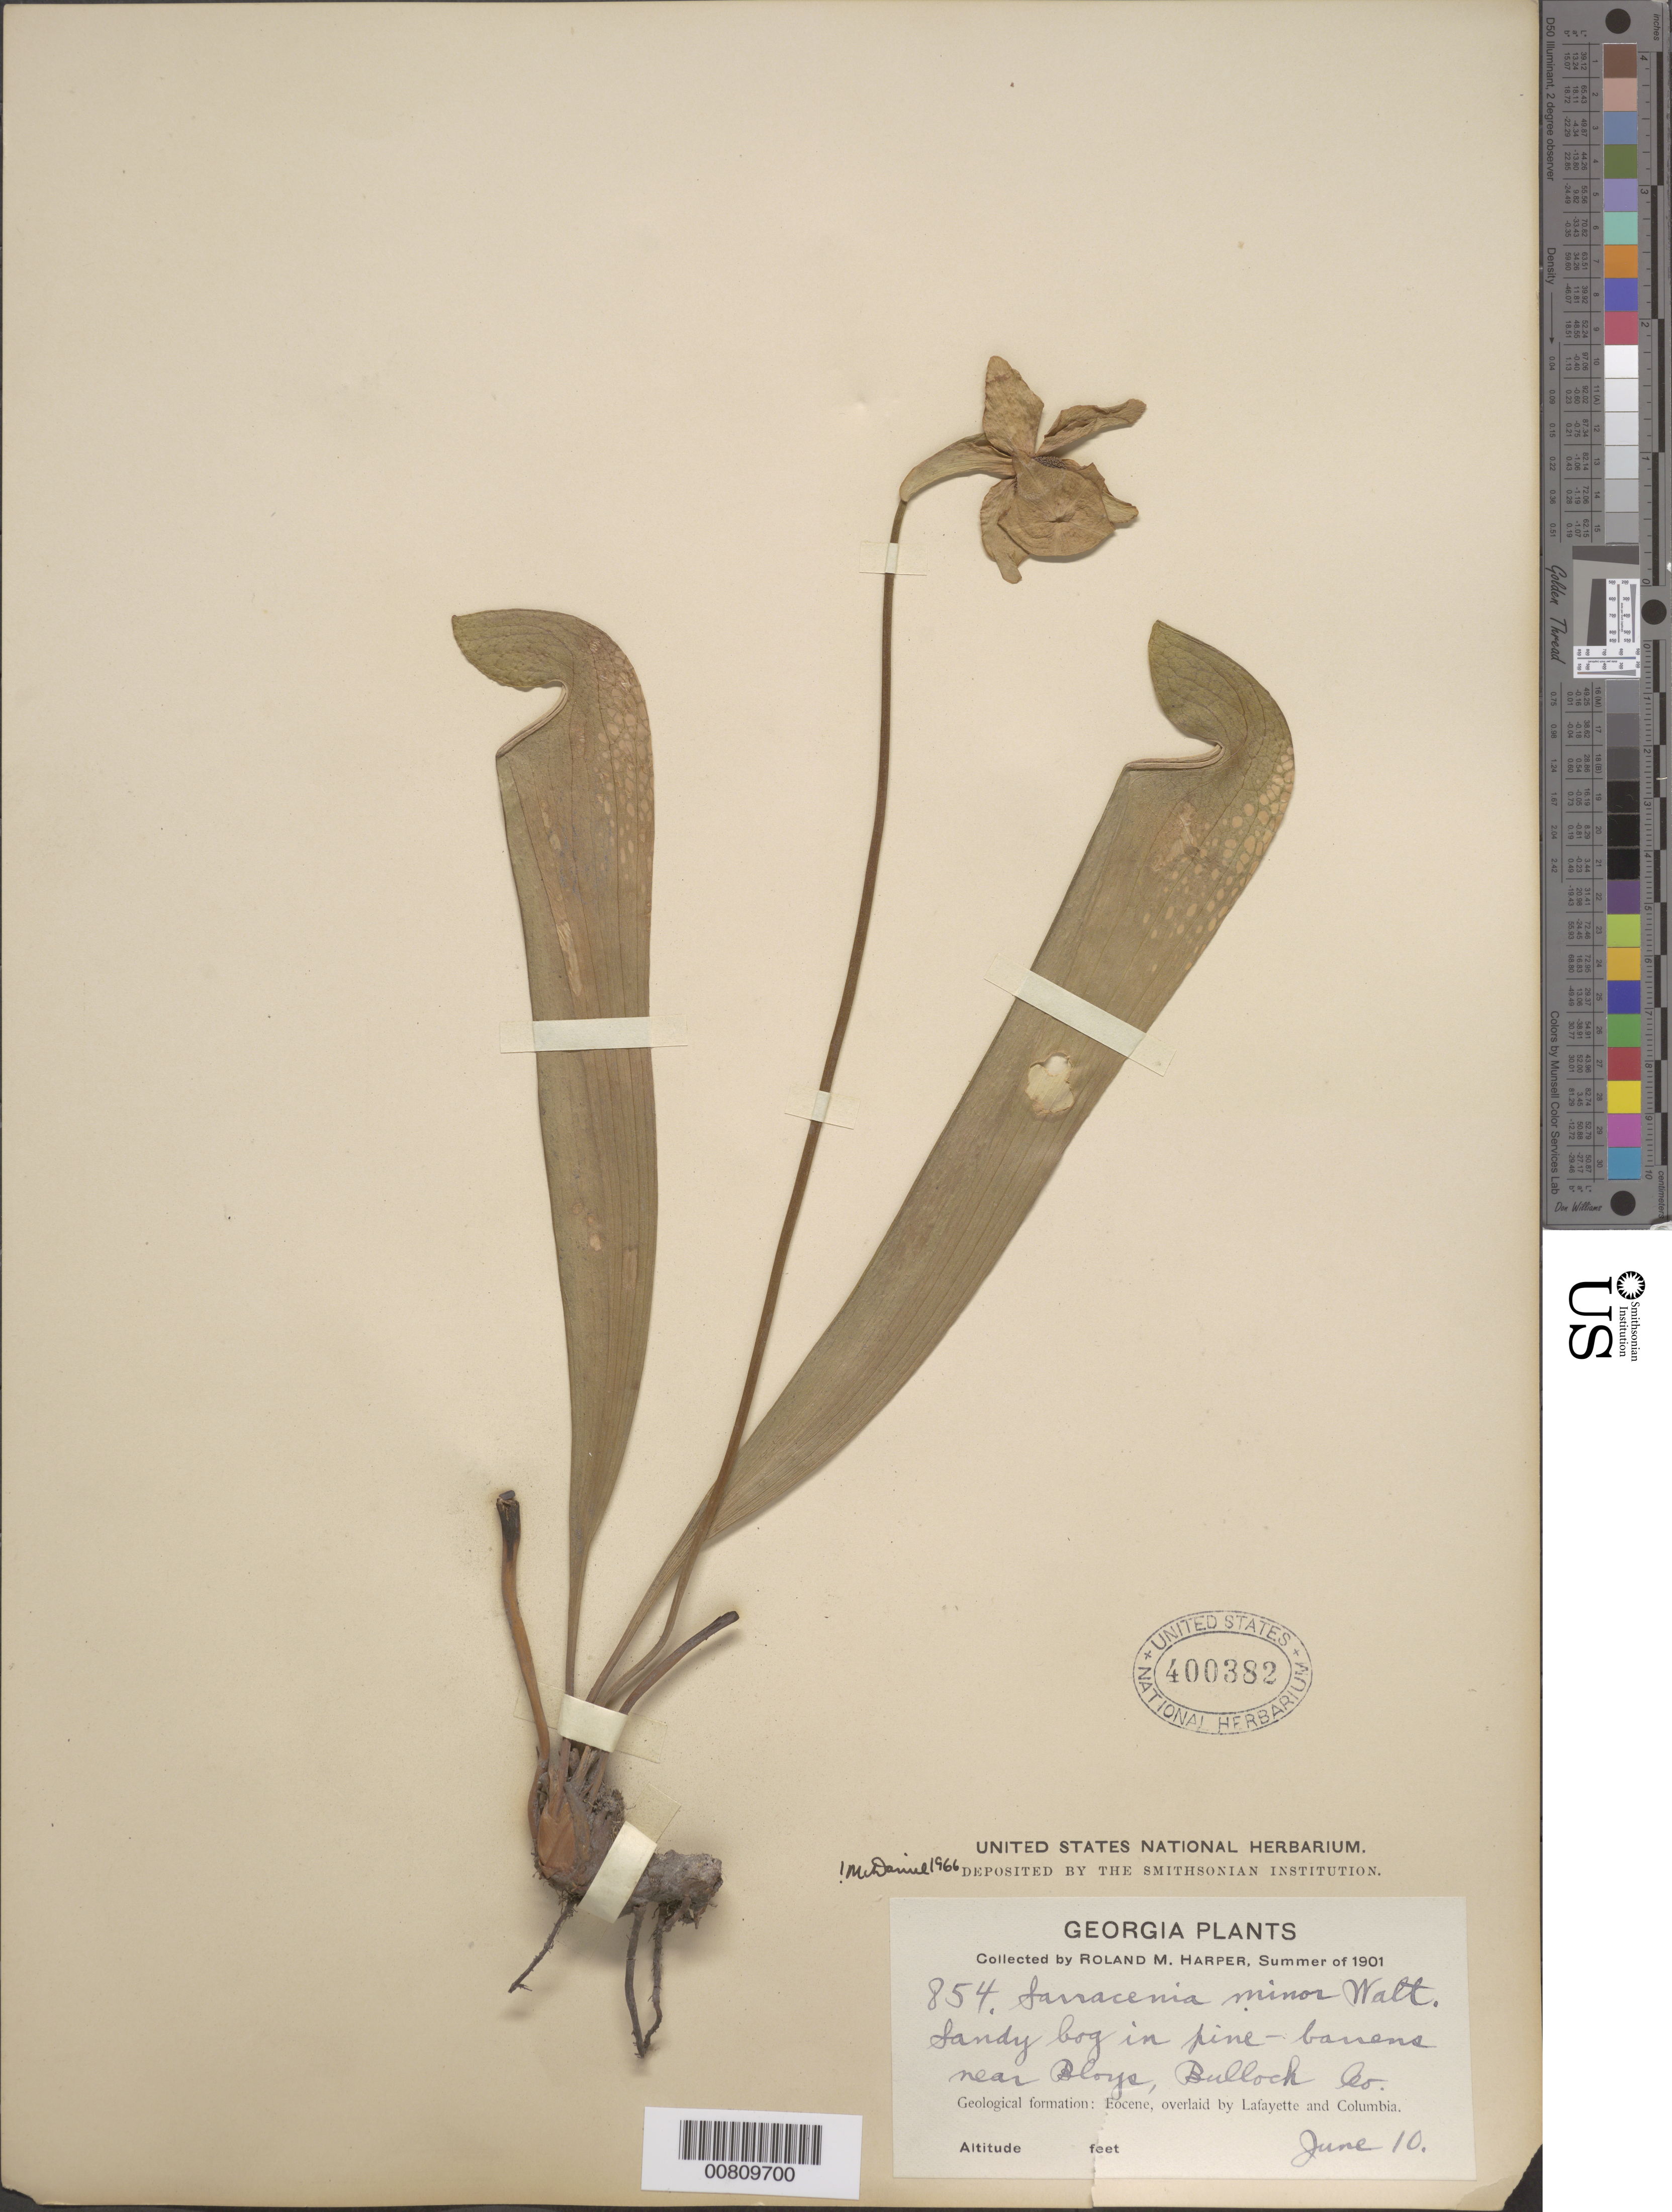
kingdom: Plantae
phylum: Tracheophyta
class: Magnoliopsida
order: Ericales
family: Sarraceniaceae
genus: Sarracenia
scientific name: Sarracenia minor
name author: Walter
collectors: R. M. Harper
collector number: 854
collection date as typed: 10 Jun 1901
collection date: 1901-06-10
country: United States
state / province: Georgia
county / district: Bulloch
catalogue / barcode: US 400382